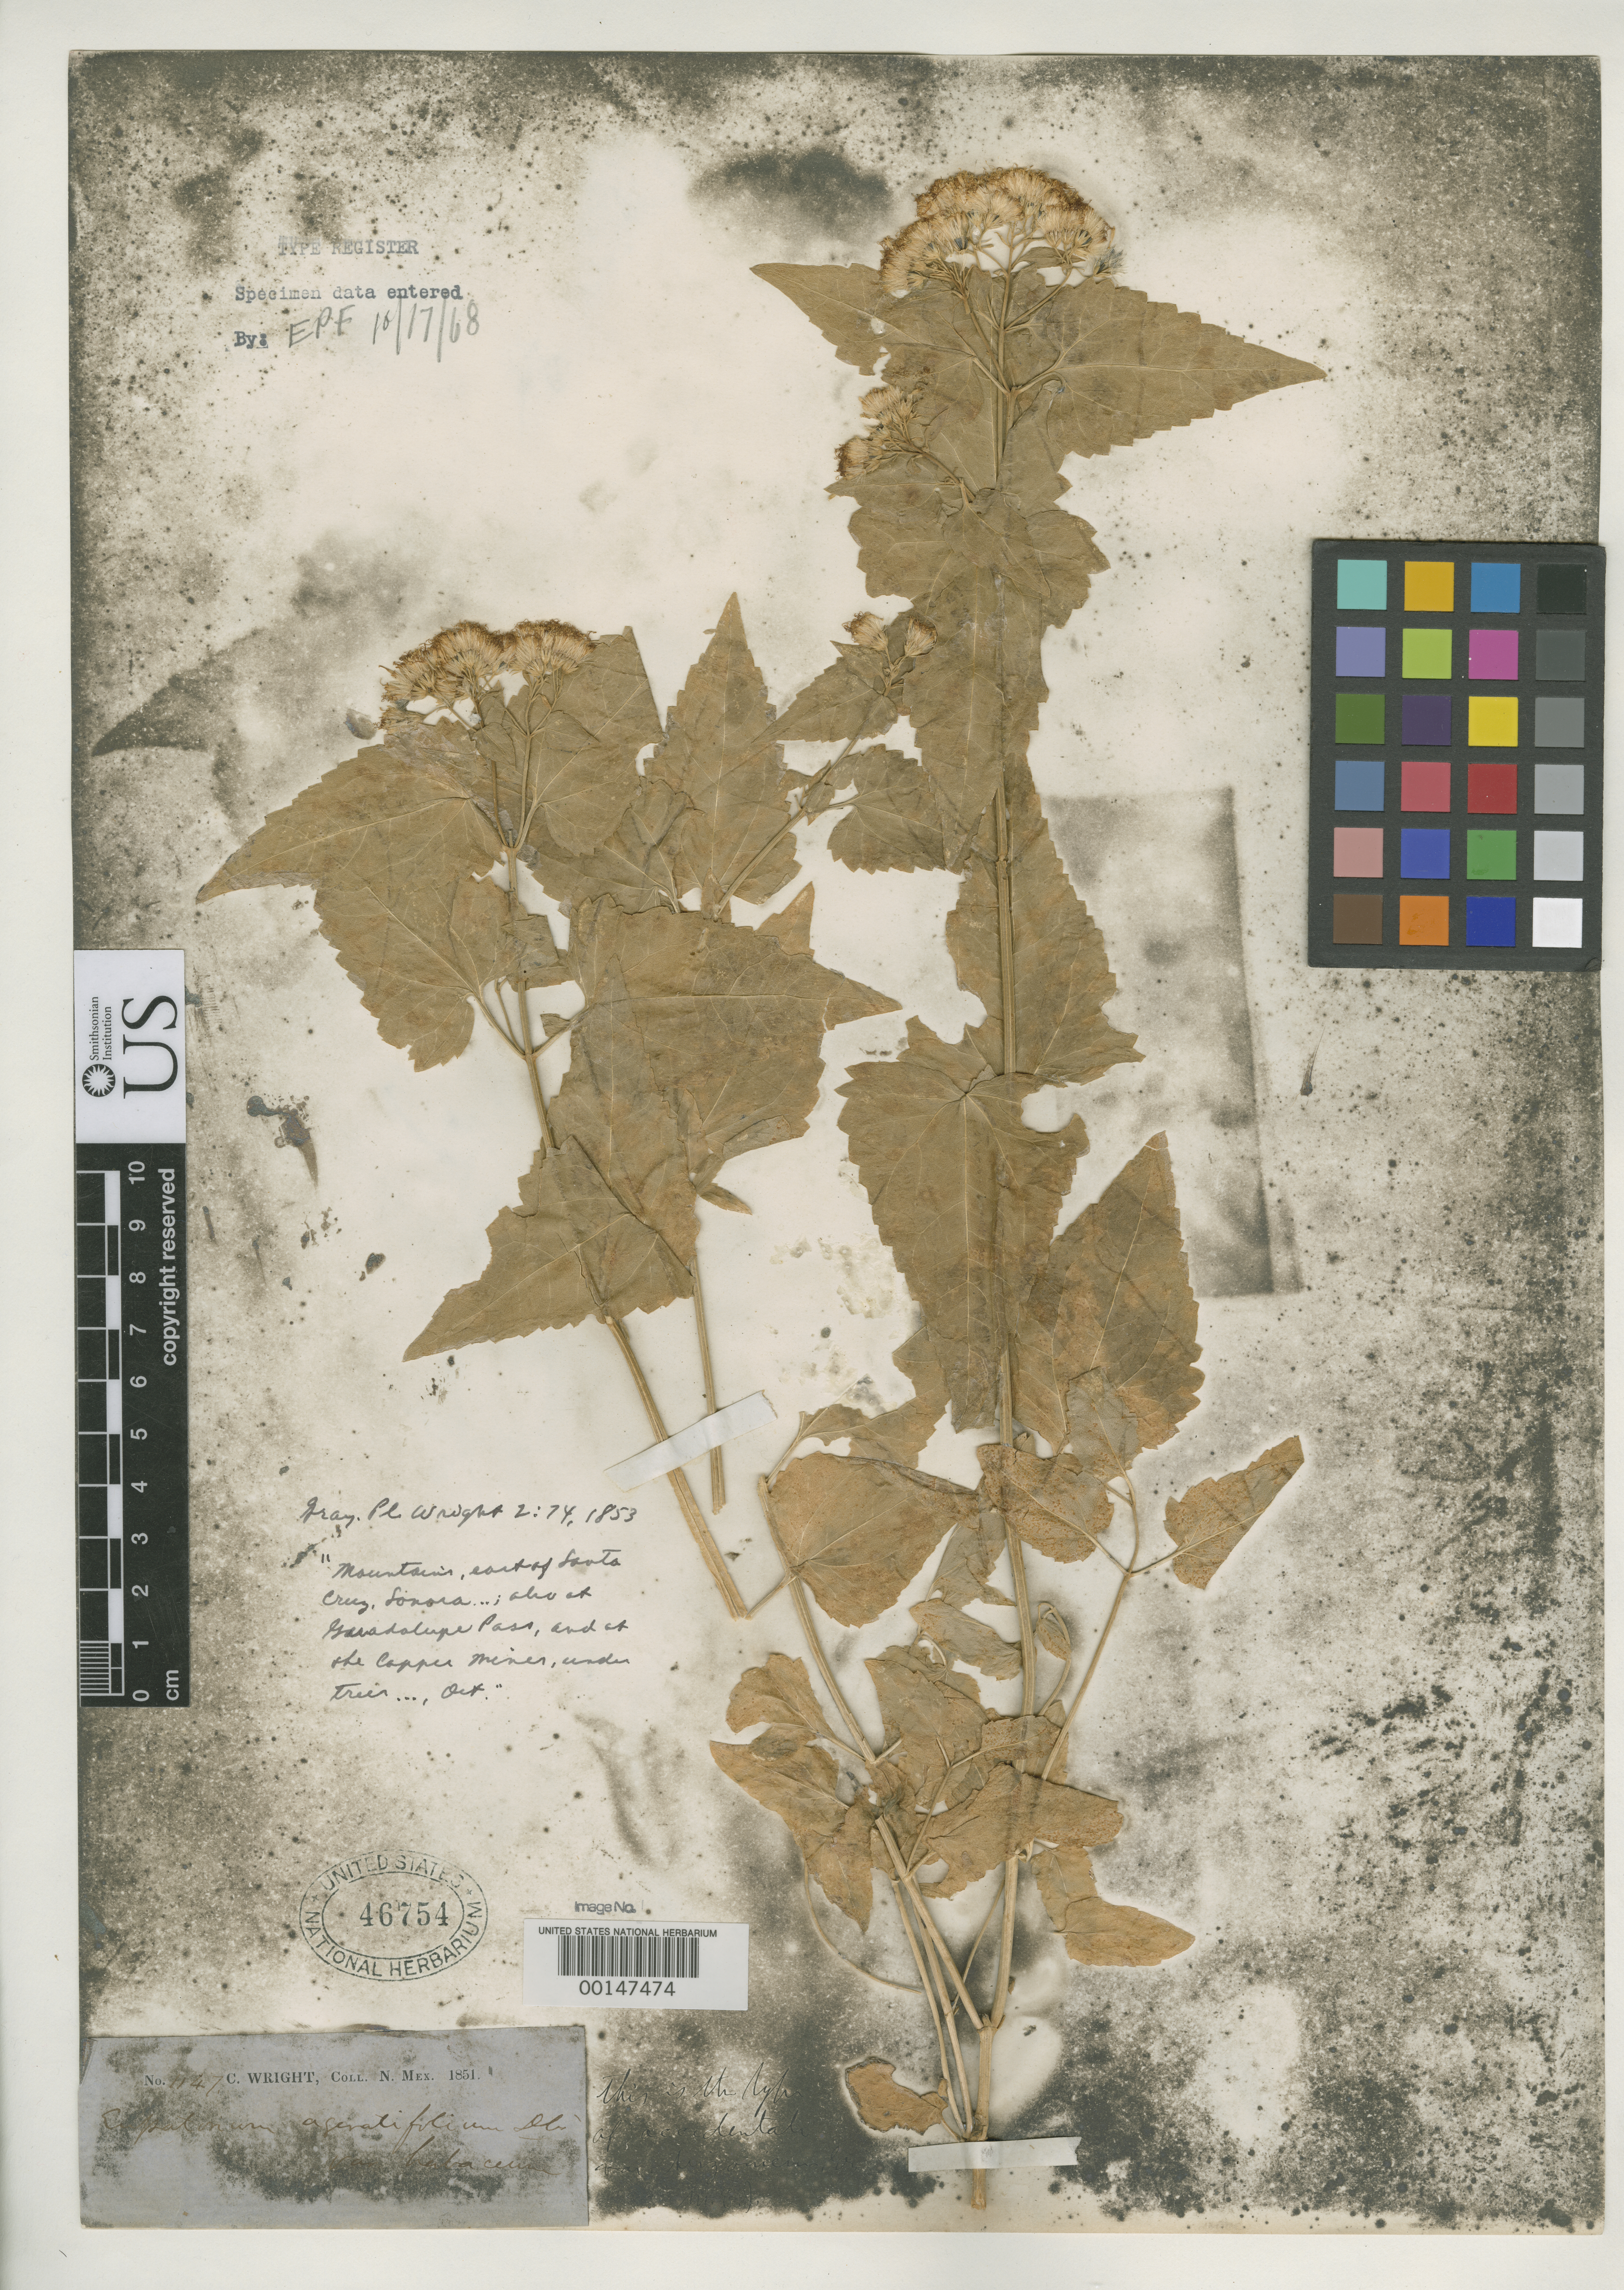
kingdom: Plantae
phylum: Tracheophyta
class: Magnoliopsida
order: Asterales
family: Asteraceae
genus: Eupatorium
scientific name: Eupatorium ageratifolium var. herbaceum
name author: A. Gray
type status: Type Collection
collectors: C. Wright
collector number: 1147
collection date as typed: Oct 1851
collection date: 1851-10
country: Mexico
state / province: Sonora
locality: Santo Cruz.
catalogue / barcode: US 46754